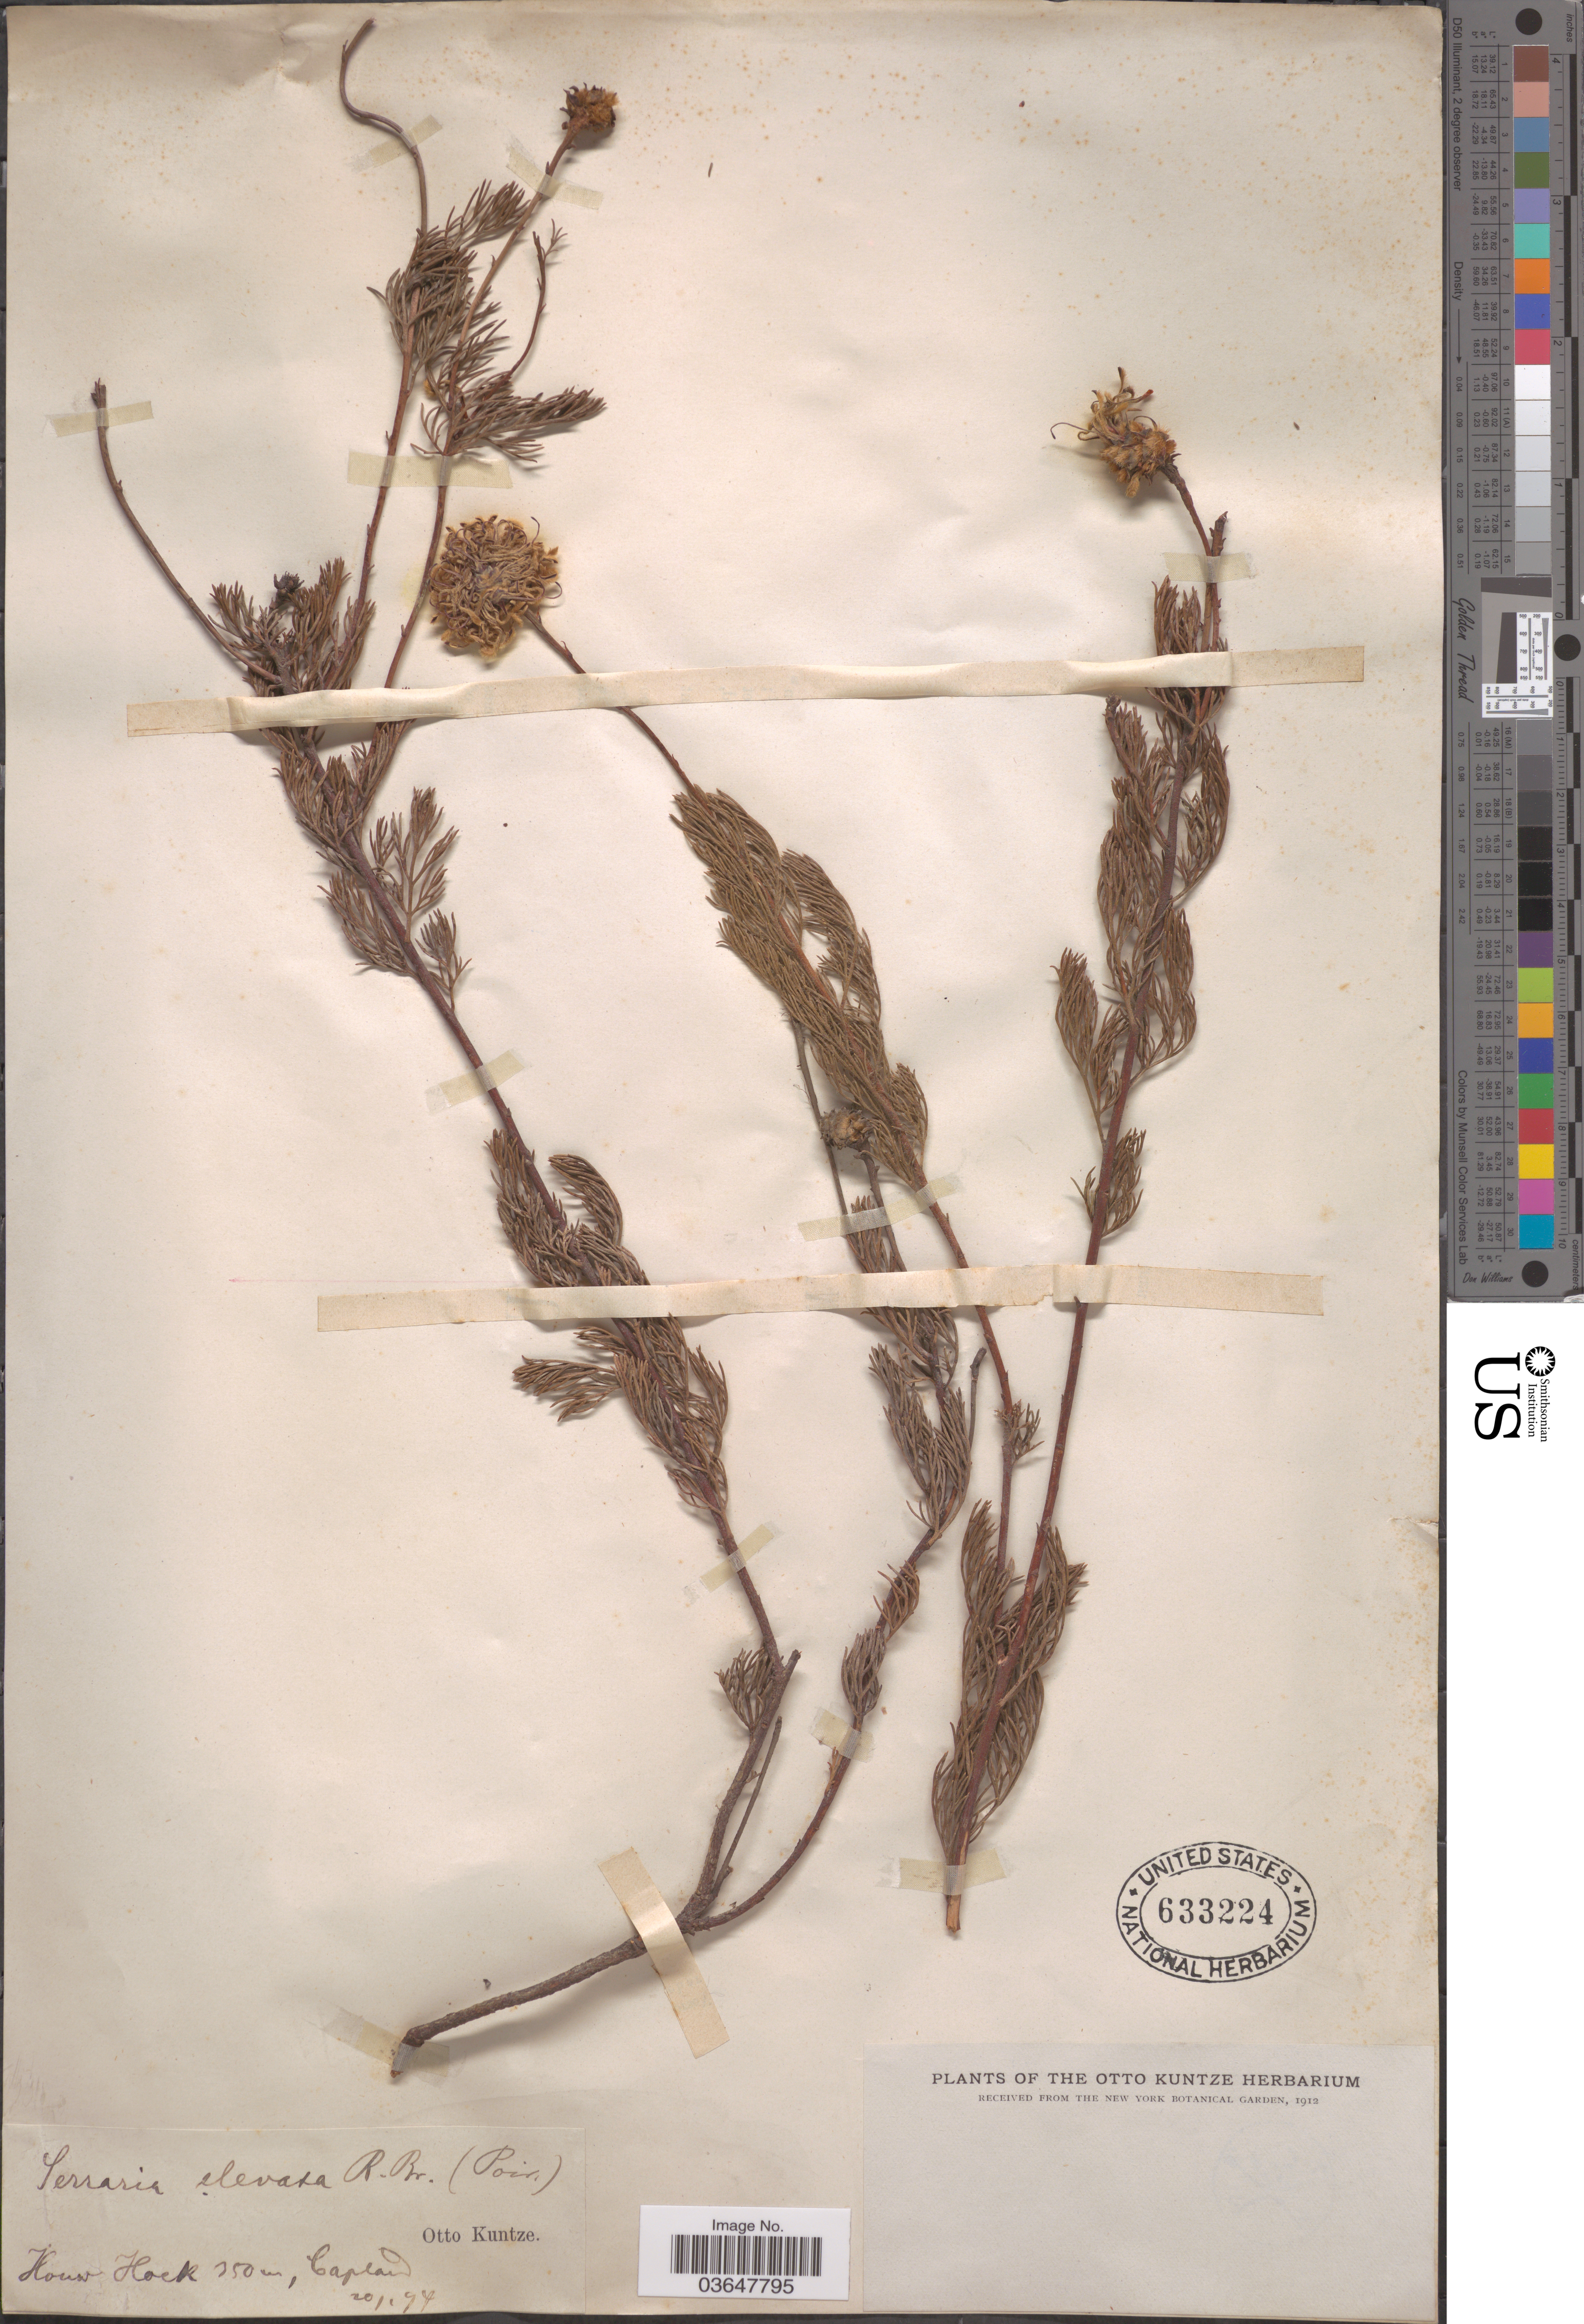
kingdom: Plantae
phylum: Tracheophyta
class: Magnoliopsida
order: Proteales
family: Proteaceae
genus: Serruria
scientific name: Serruria elevata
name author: R. Br.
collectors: C.E.O. Kuntze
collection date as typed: Transcribed d/m/y: 20/1/94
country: South Africa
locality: How Hoek. Capland.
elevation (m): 350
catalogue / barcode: US 633224